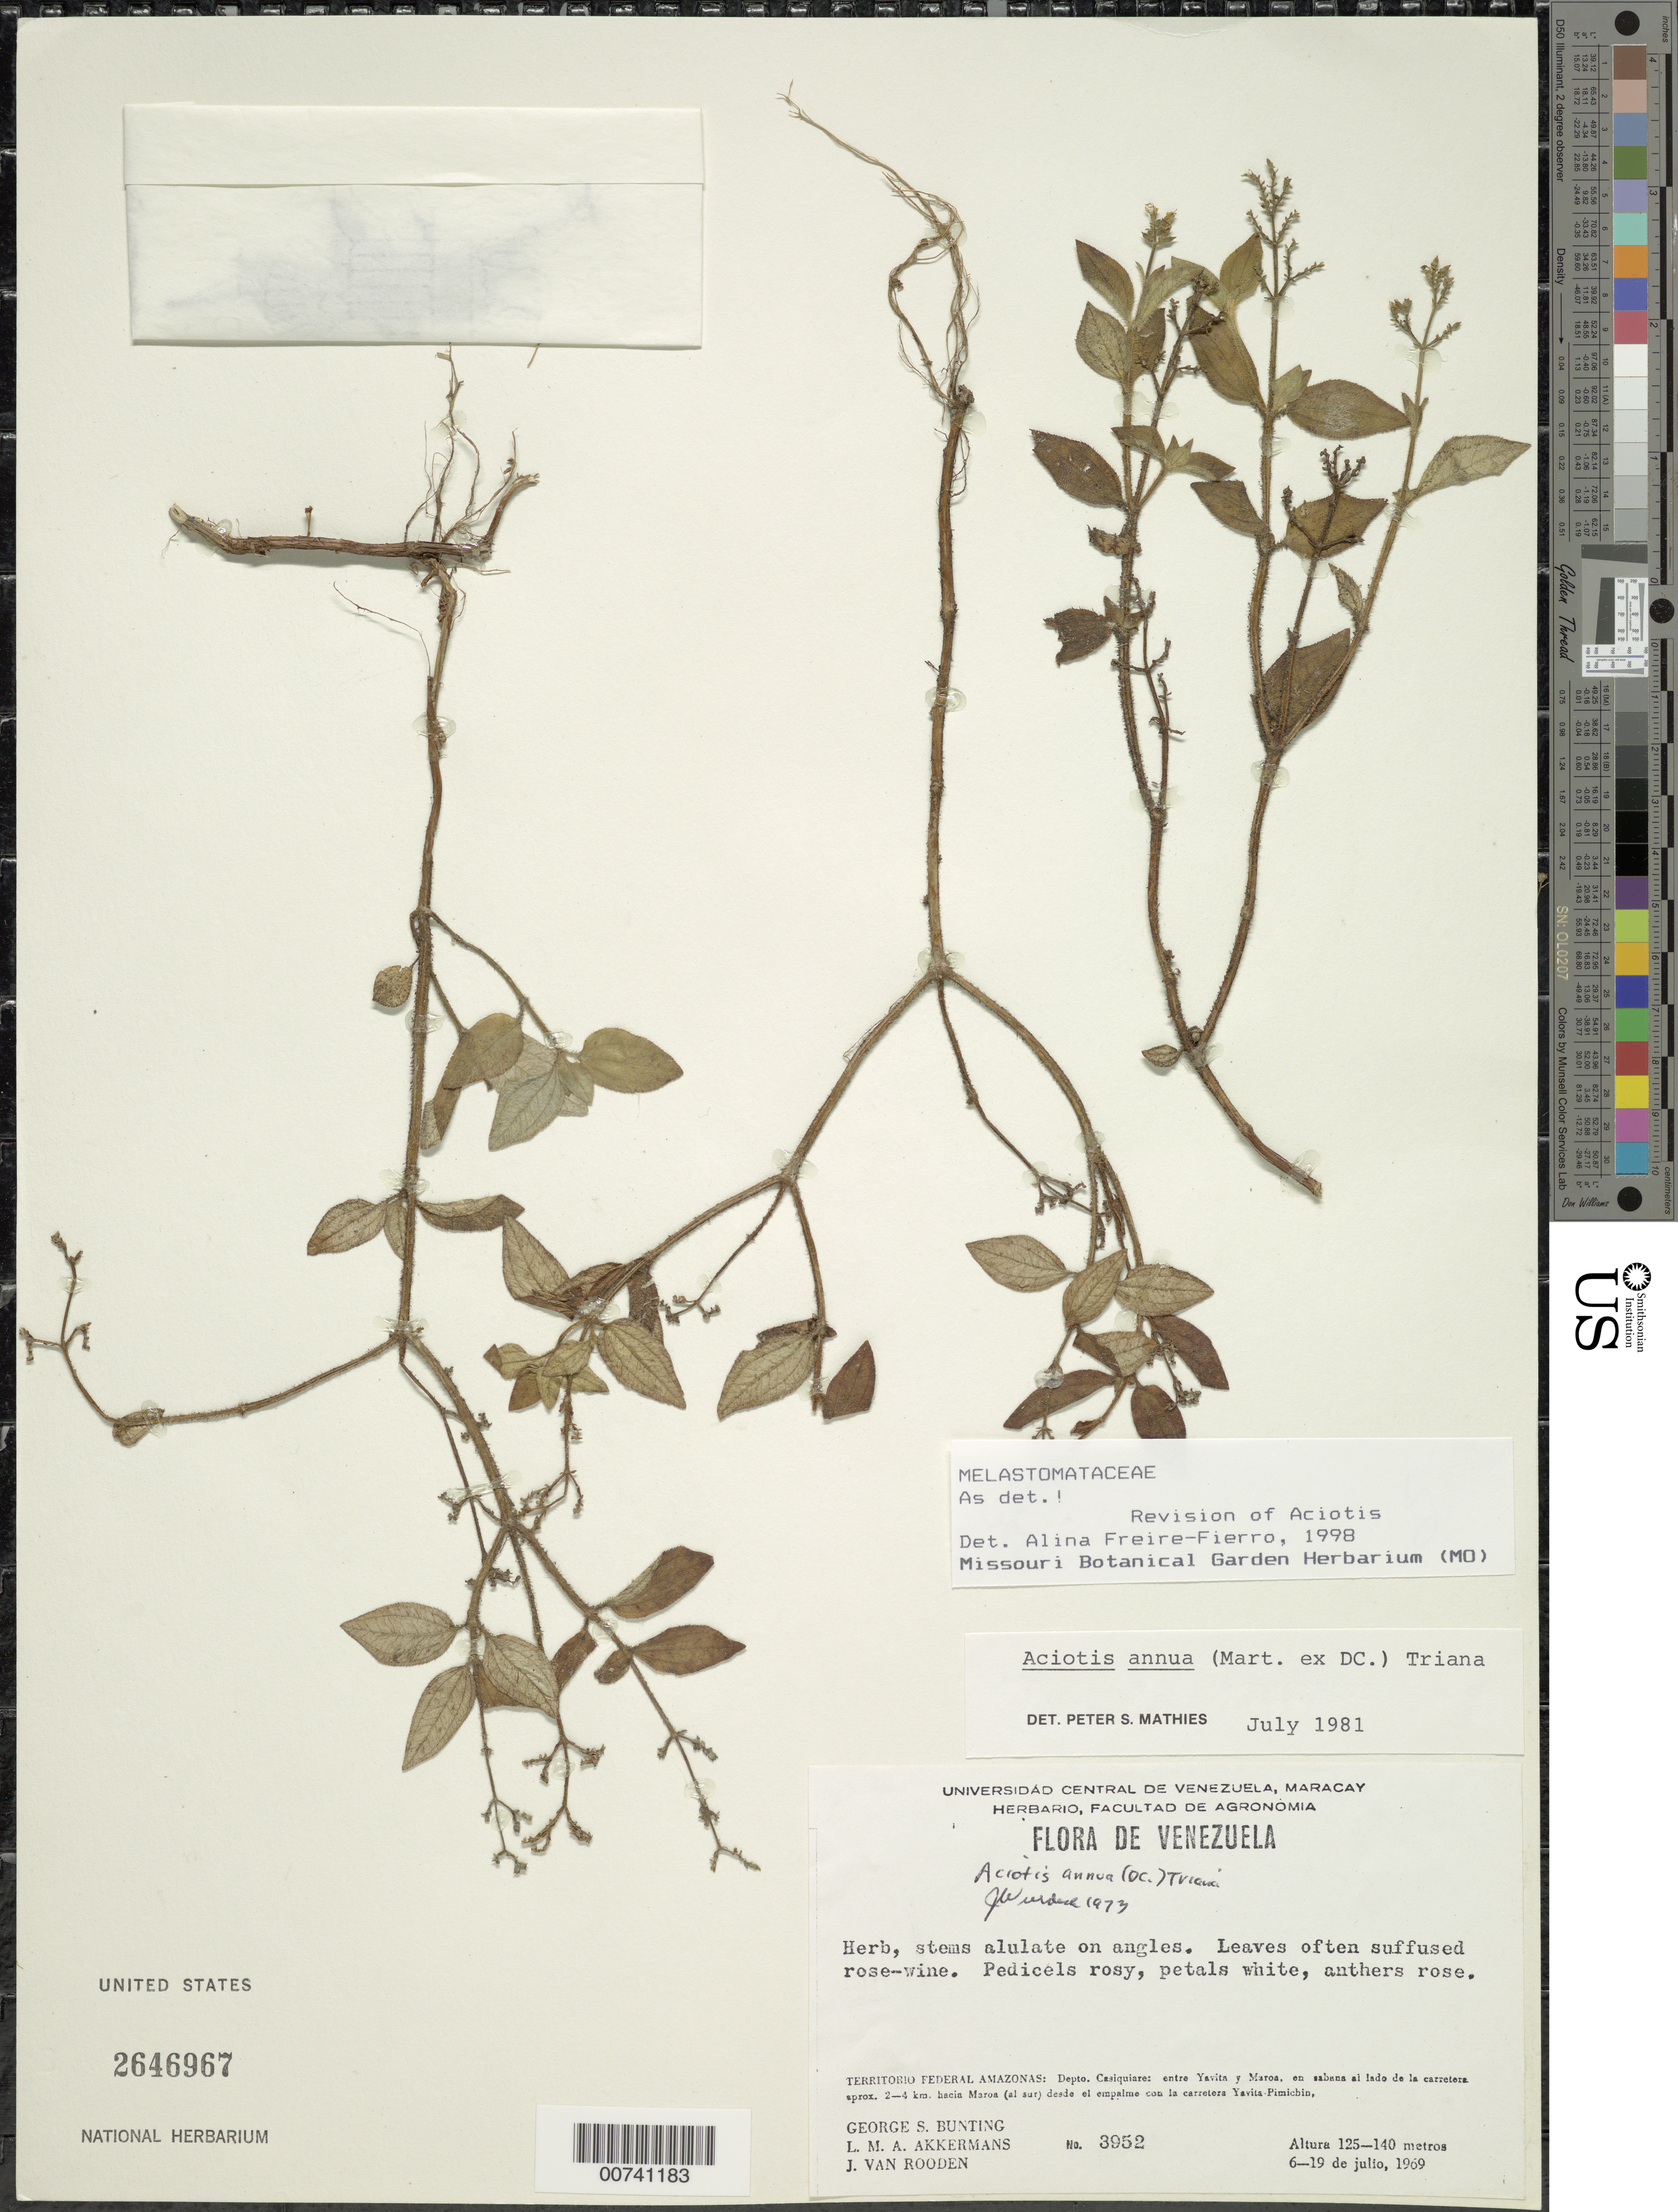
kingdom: Plantae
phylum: Tracheophyta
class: Magnoliopsida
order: Myrtales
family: Melastomataceae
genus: Aciotis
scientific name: Aciotis annua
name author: (Mart. ex DC.) Triana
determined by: Freire-Fierro, A.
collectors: G. S. Bunting, L. M. Akkermans & J. Van Rooden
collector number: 3952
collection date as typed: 6-Jul-69 to 19-Jul-69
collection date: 1969-07-06/1969-07-19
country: Venezuela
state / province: Amazonas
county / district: Maroa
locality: Yavita to Maroa, aprox 2-4 km hacia Maroa (al sur) desde el empalme con la carretera Yavita Pimichin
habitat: Sabana al lado de la carretera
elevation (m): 125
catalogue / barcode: US 2646967